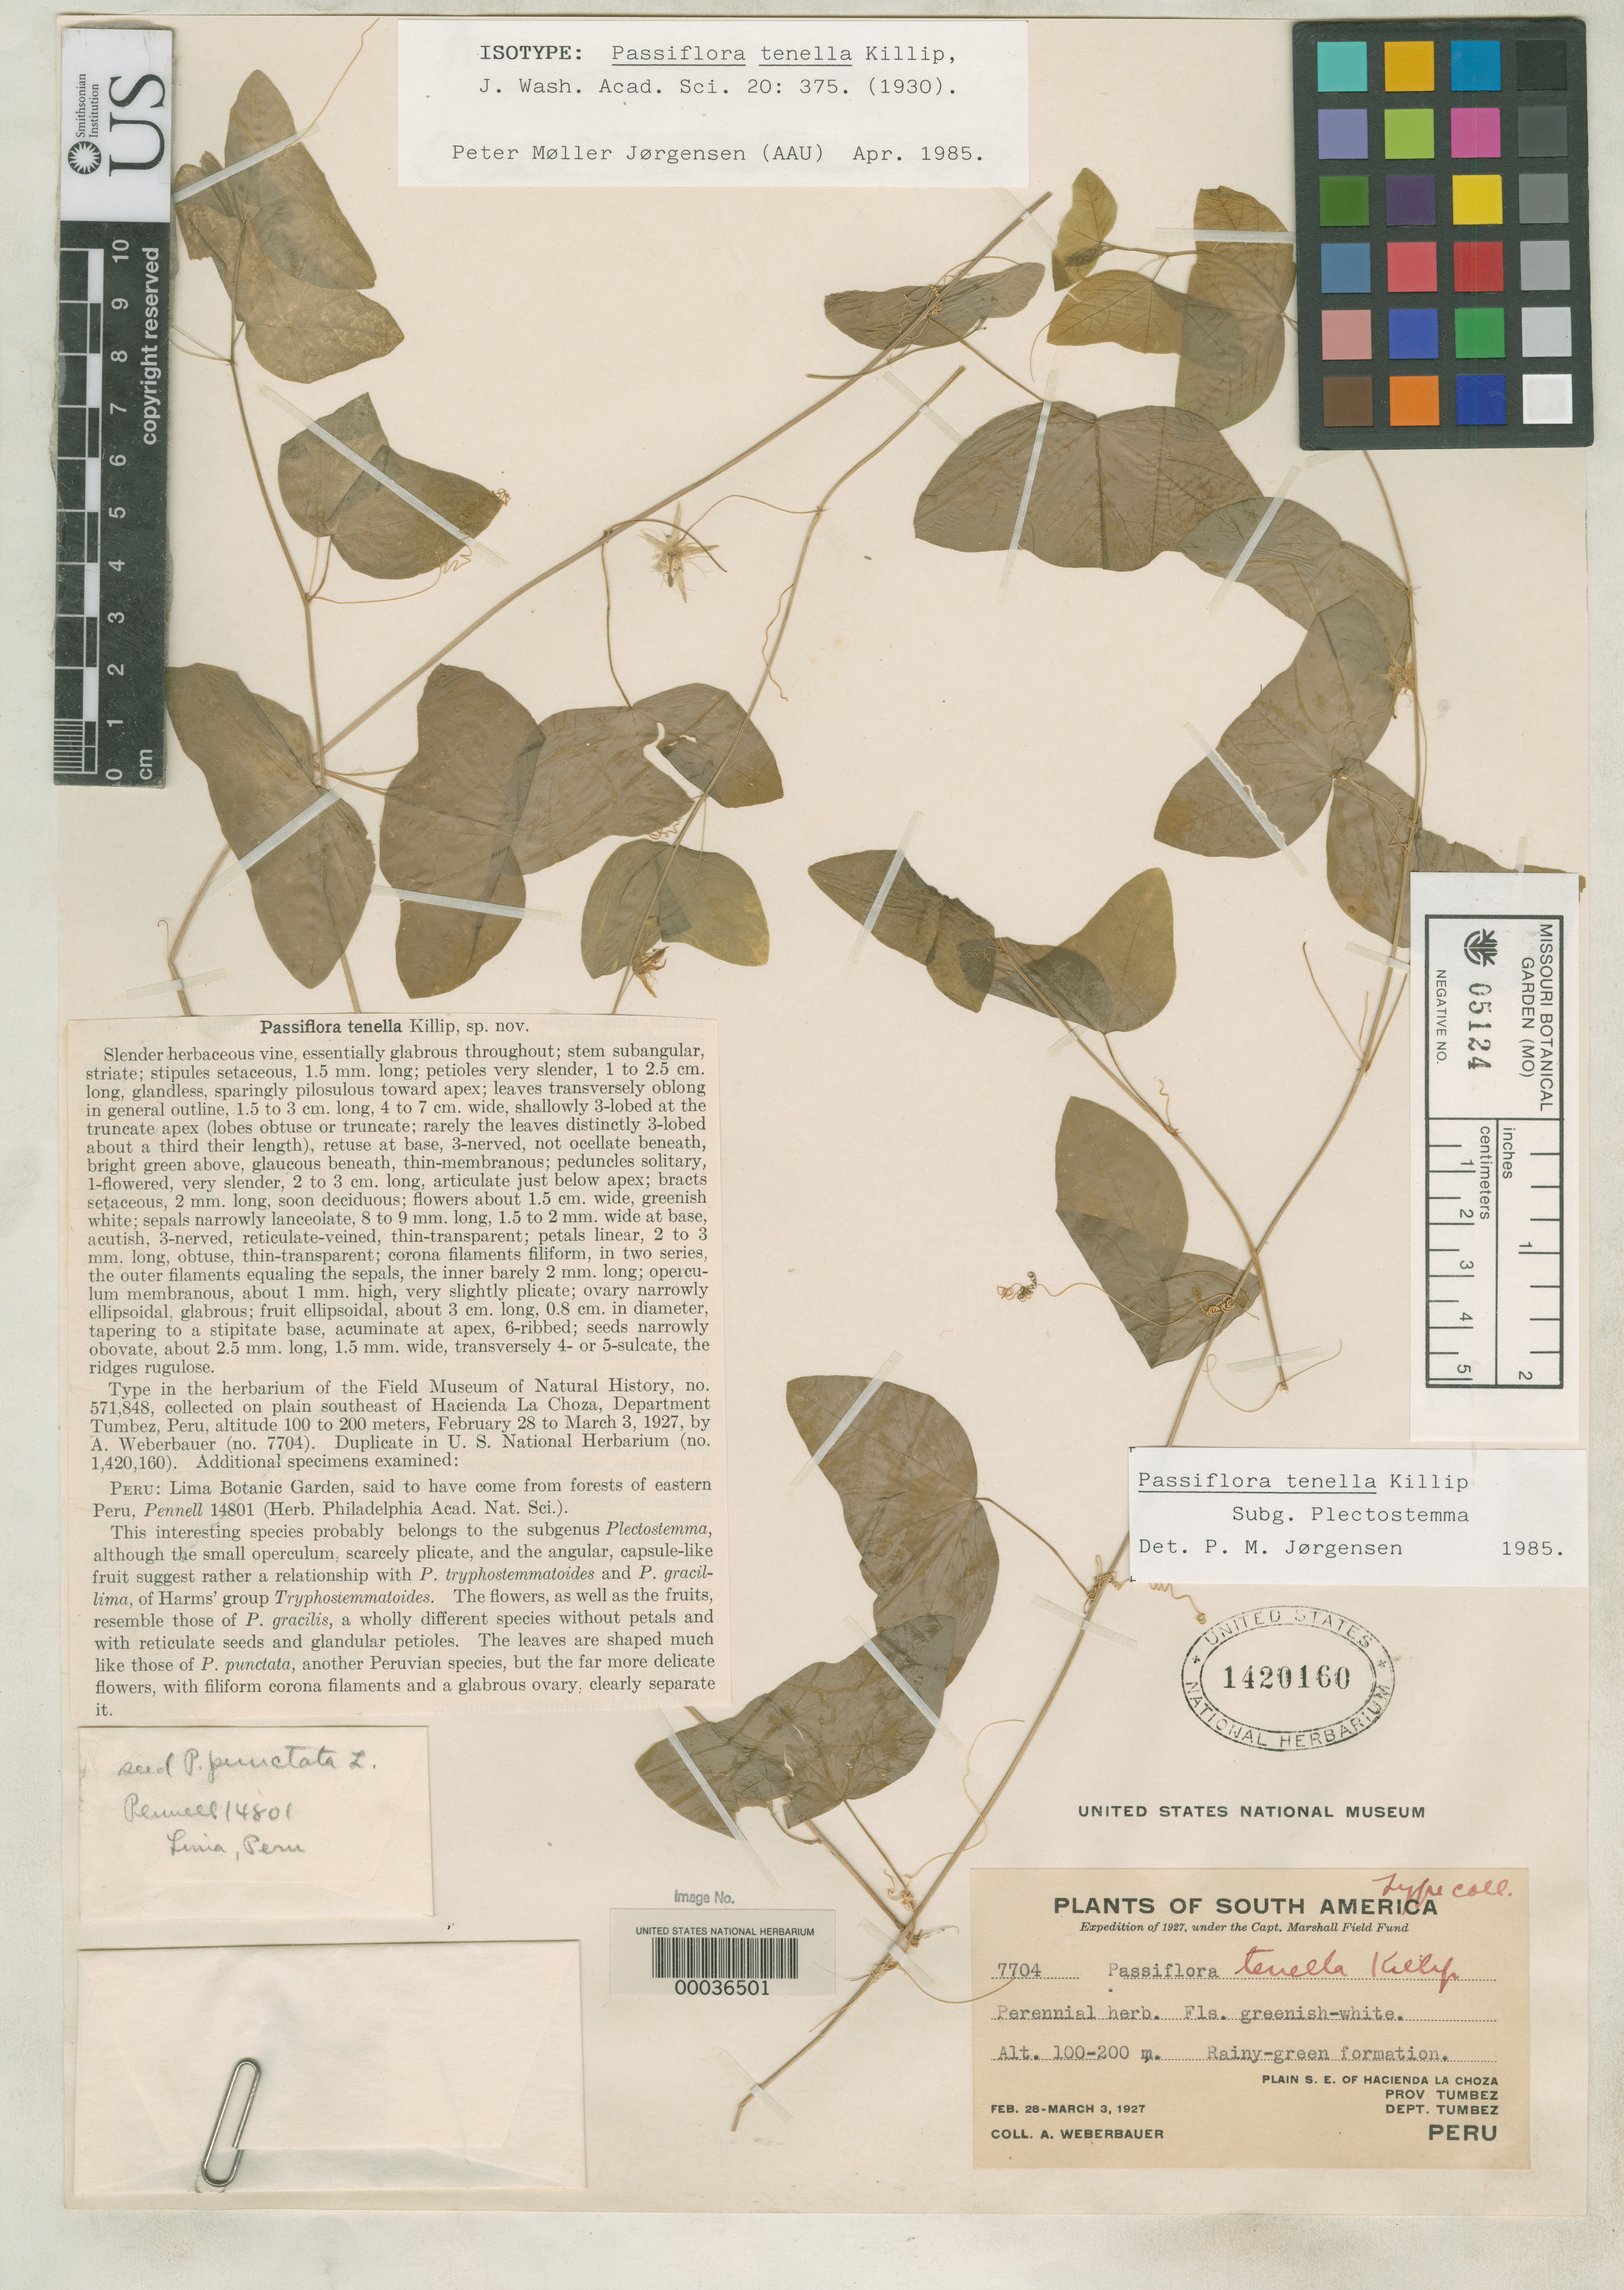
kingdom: Plantae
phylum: Tracheophyta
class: Magnoliopsida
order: Malpighiales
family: Passifloraceae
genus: Passiflora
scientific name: Passiflora tenella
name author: Killip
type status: Isotype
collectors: A. Weberbauer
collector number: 7704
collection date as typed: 28 Feb 1927 to 03 Mar 1927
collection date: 1927-02-28/1927-03-03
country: Peru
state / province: Tumbes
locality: SE of Hacienda La Choza.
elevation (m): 100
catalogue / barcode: US 1420160